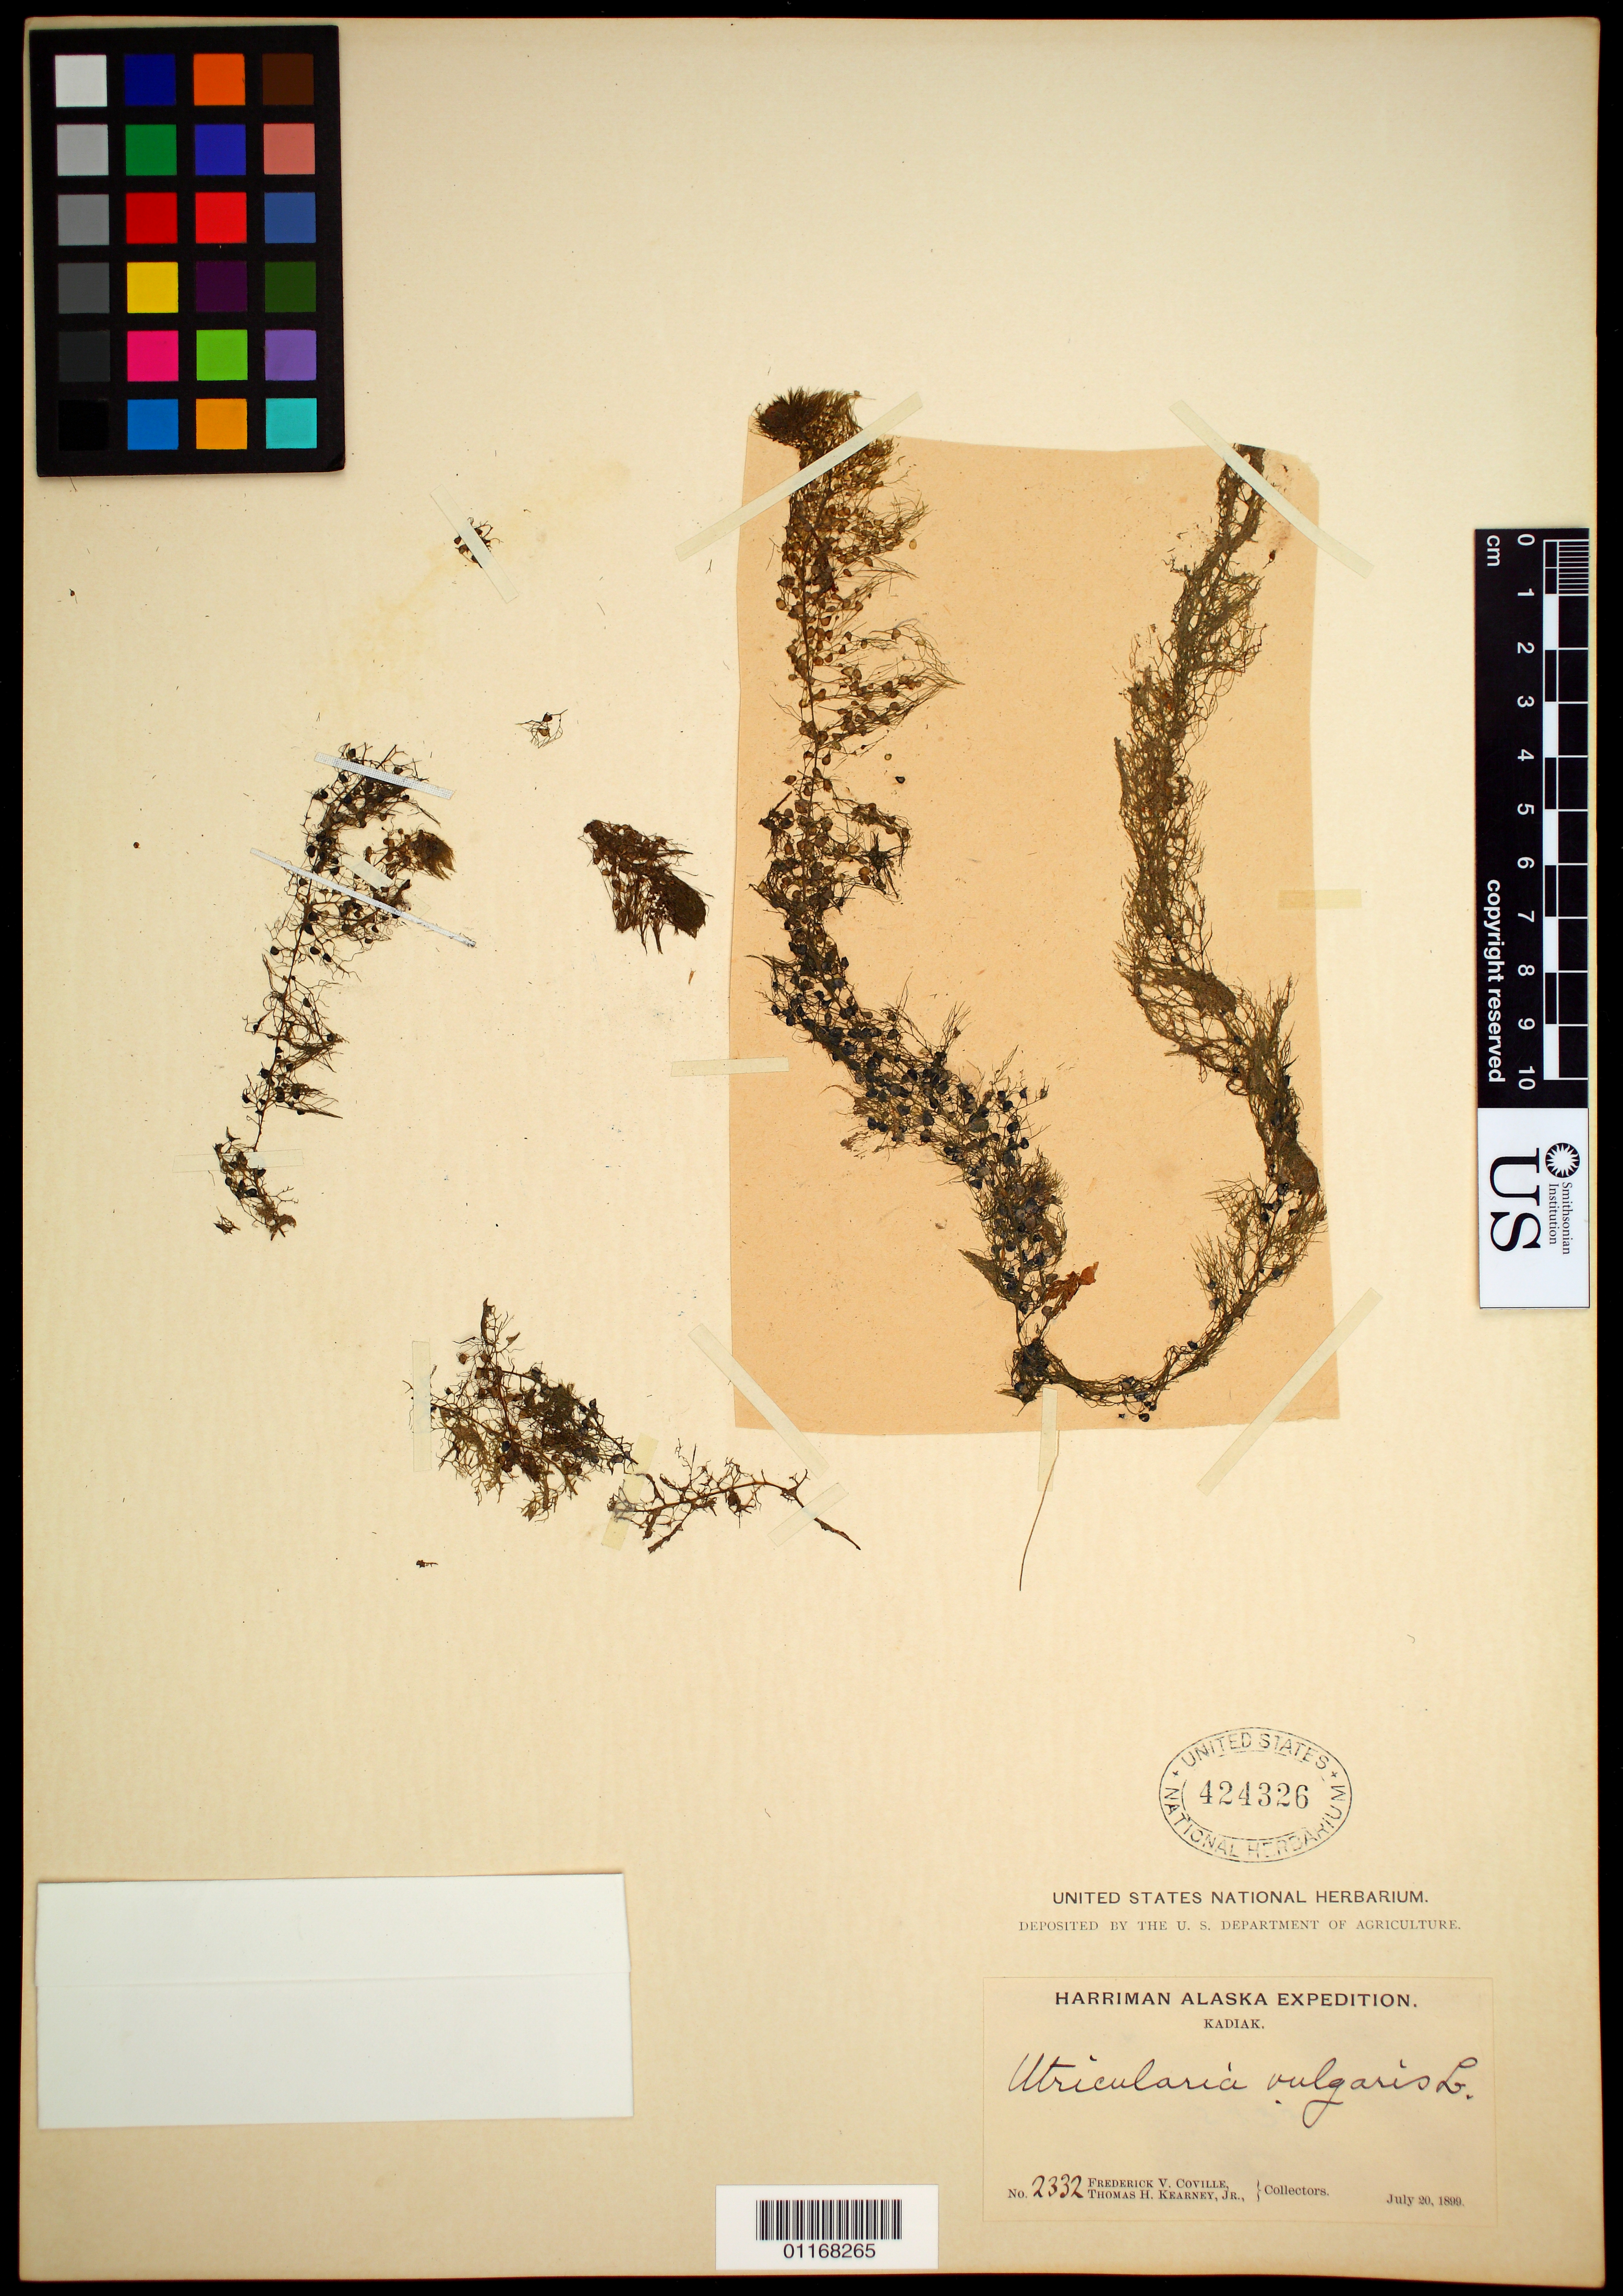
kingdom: Plantae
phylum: Tracheophyta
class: Magnoliopsida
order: Lamiales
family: Lentibulariaceae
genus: Utricularia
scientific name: Utricularia vulgaris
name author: L.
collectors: F. V. Coville & T. H. Kearney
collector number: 2332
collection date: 1899-07-20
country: United States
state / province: Alaska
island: Kodiak Island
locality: Kodiak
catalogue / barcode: US 424326